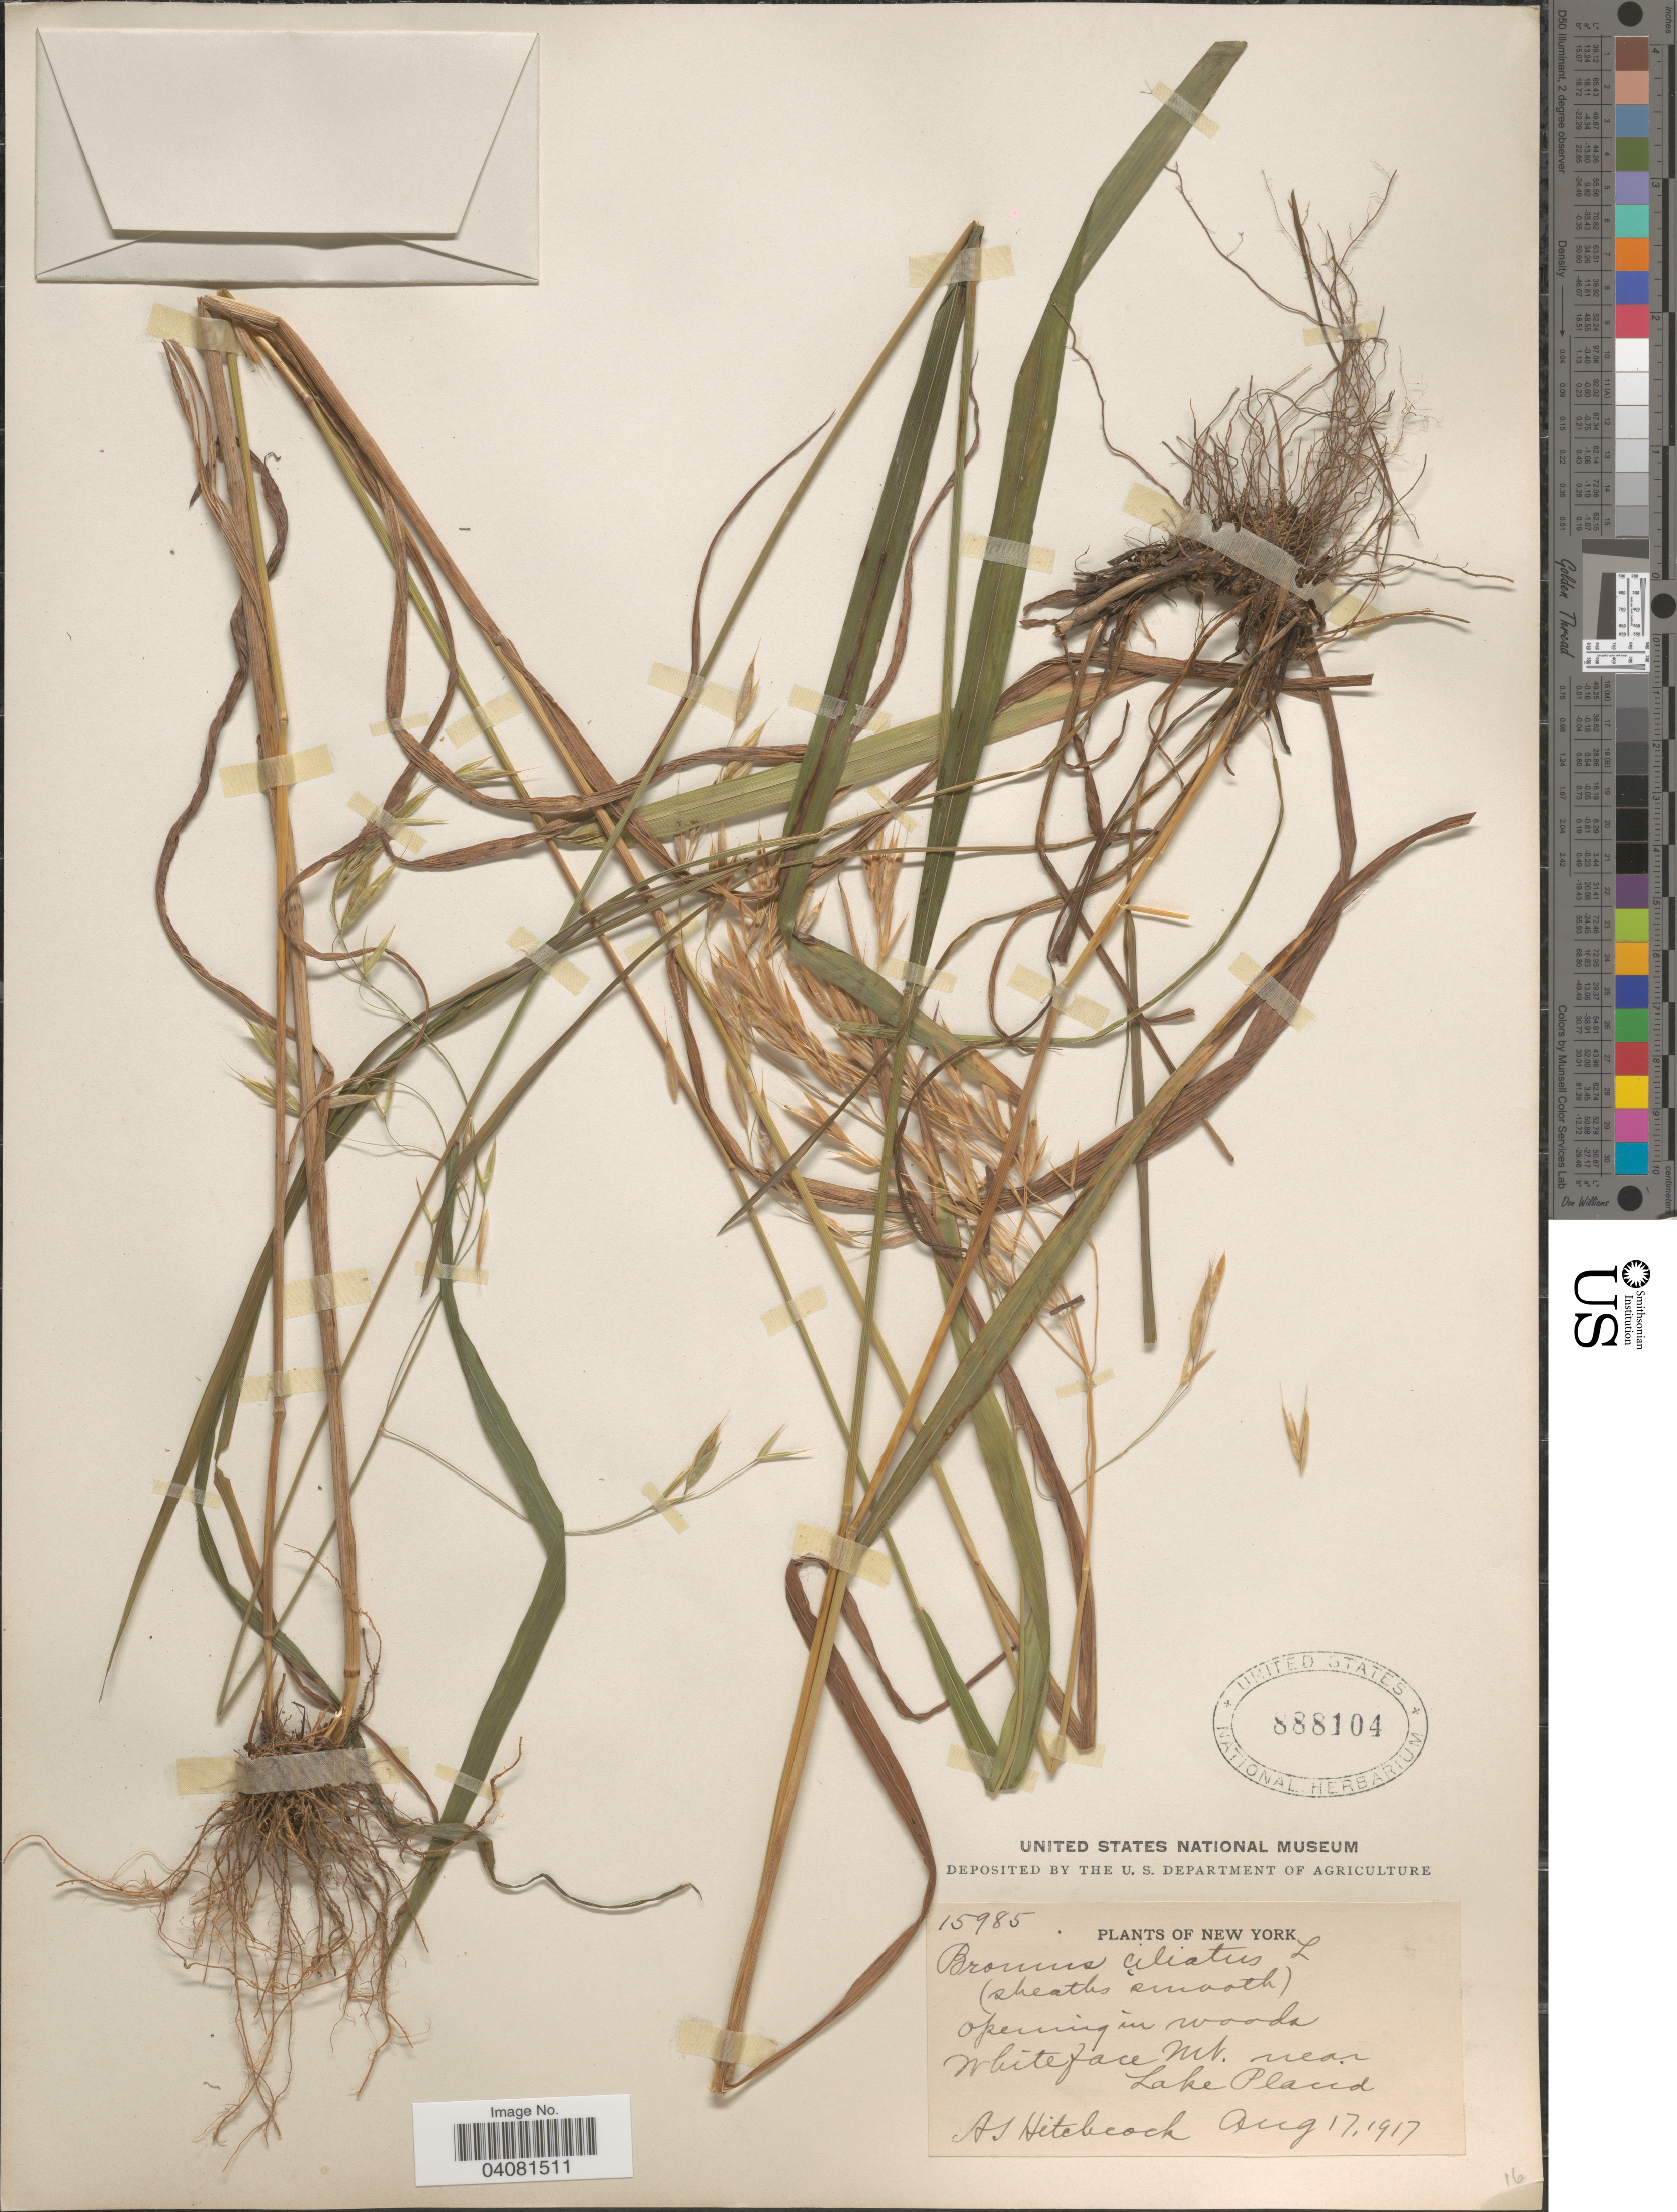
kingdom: Plantae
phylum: Tracheophyta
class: Liliopsida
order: Poales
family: Poaceae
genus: Bromus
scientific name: Bromus ciliatus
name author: L.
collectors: A. S. Hitchcock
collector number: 15985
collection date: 1917-08-17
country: United States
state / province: New York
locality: Opening in woods Whiteface Mt. near Lake Placid.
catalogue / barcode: US 888104